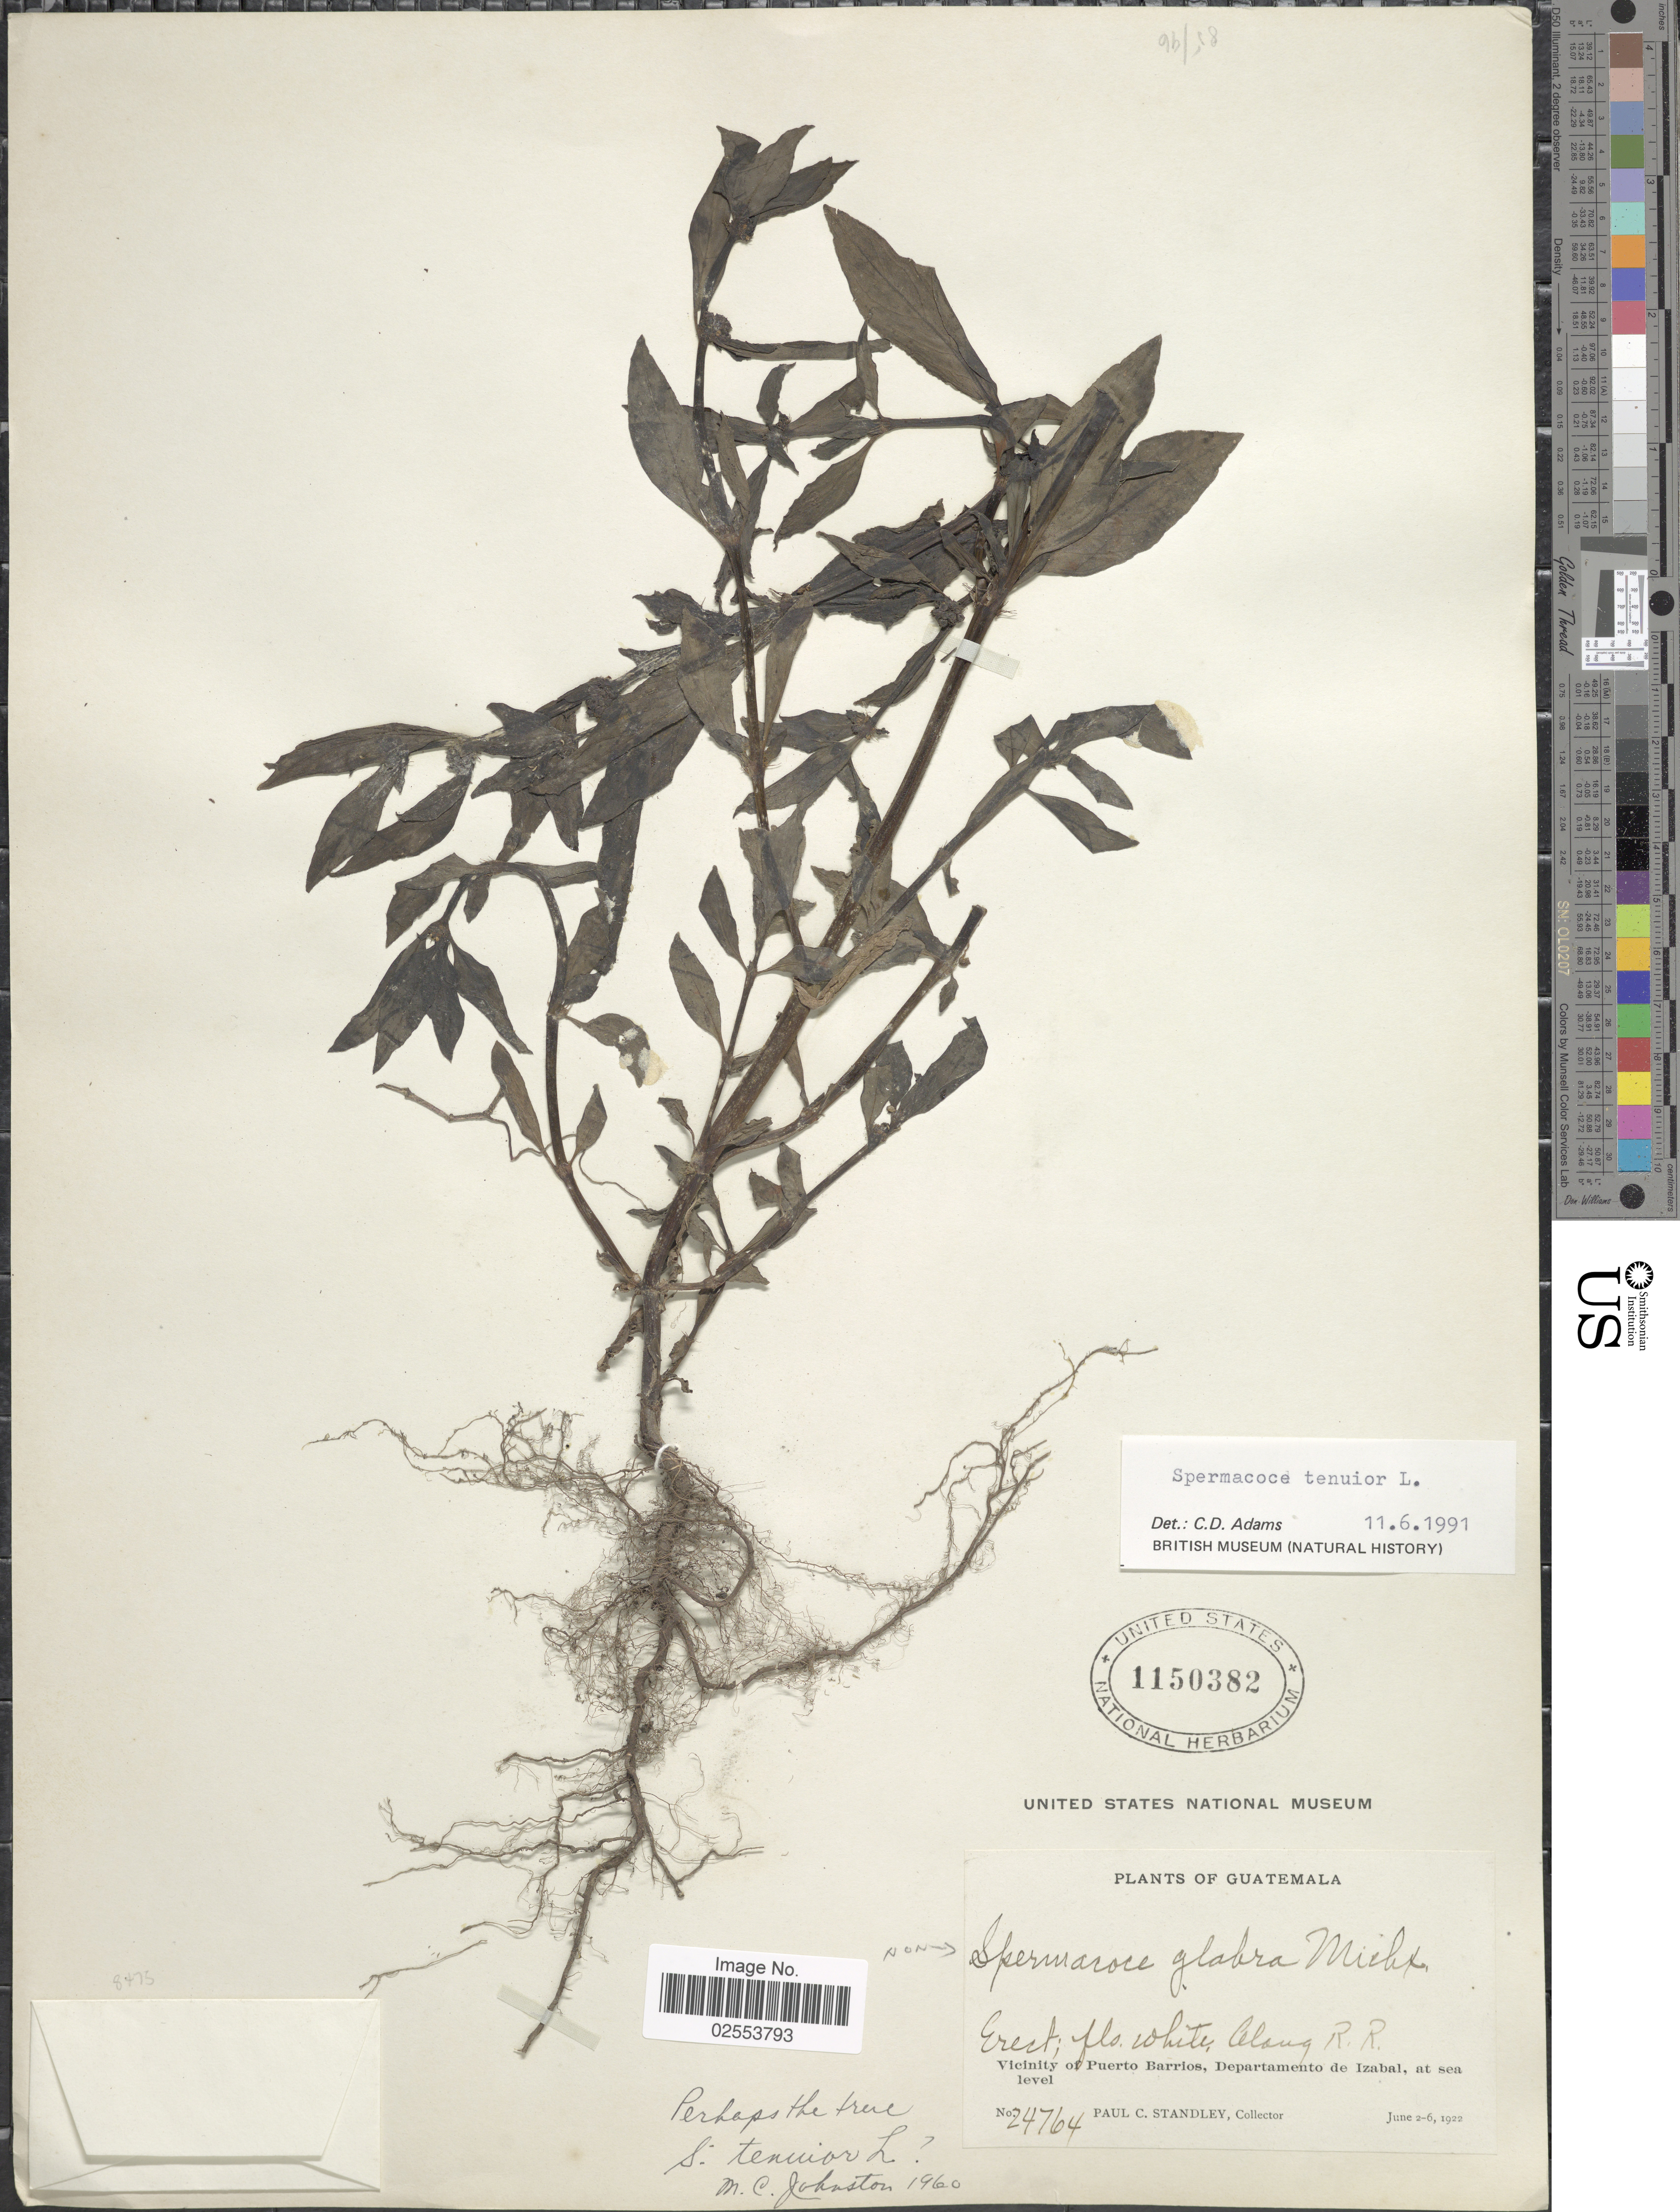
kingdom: Plantae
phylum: Tracheophyta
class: Magnoliopsida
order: Gentianales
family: Rubiaceae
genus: Spermacoce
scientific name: Spermacoce tenuior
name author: L.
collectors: P. C. Standley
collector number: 24764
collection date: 1922-06-02/1922-06-06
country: Guatemala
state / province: Izabal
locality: Along R.R., Vicinity of Puerto Barrios.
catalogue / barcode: US 1150382